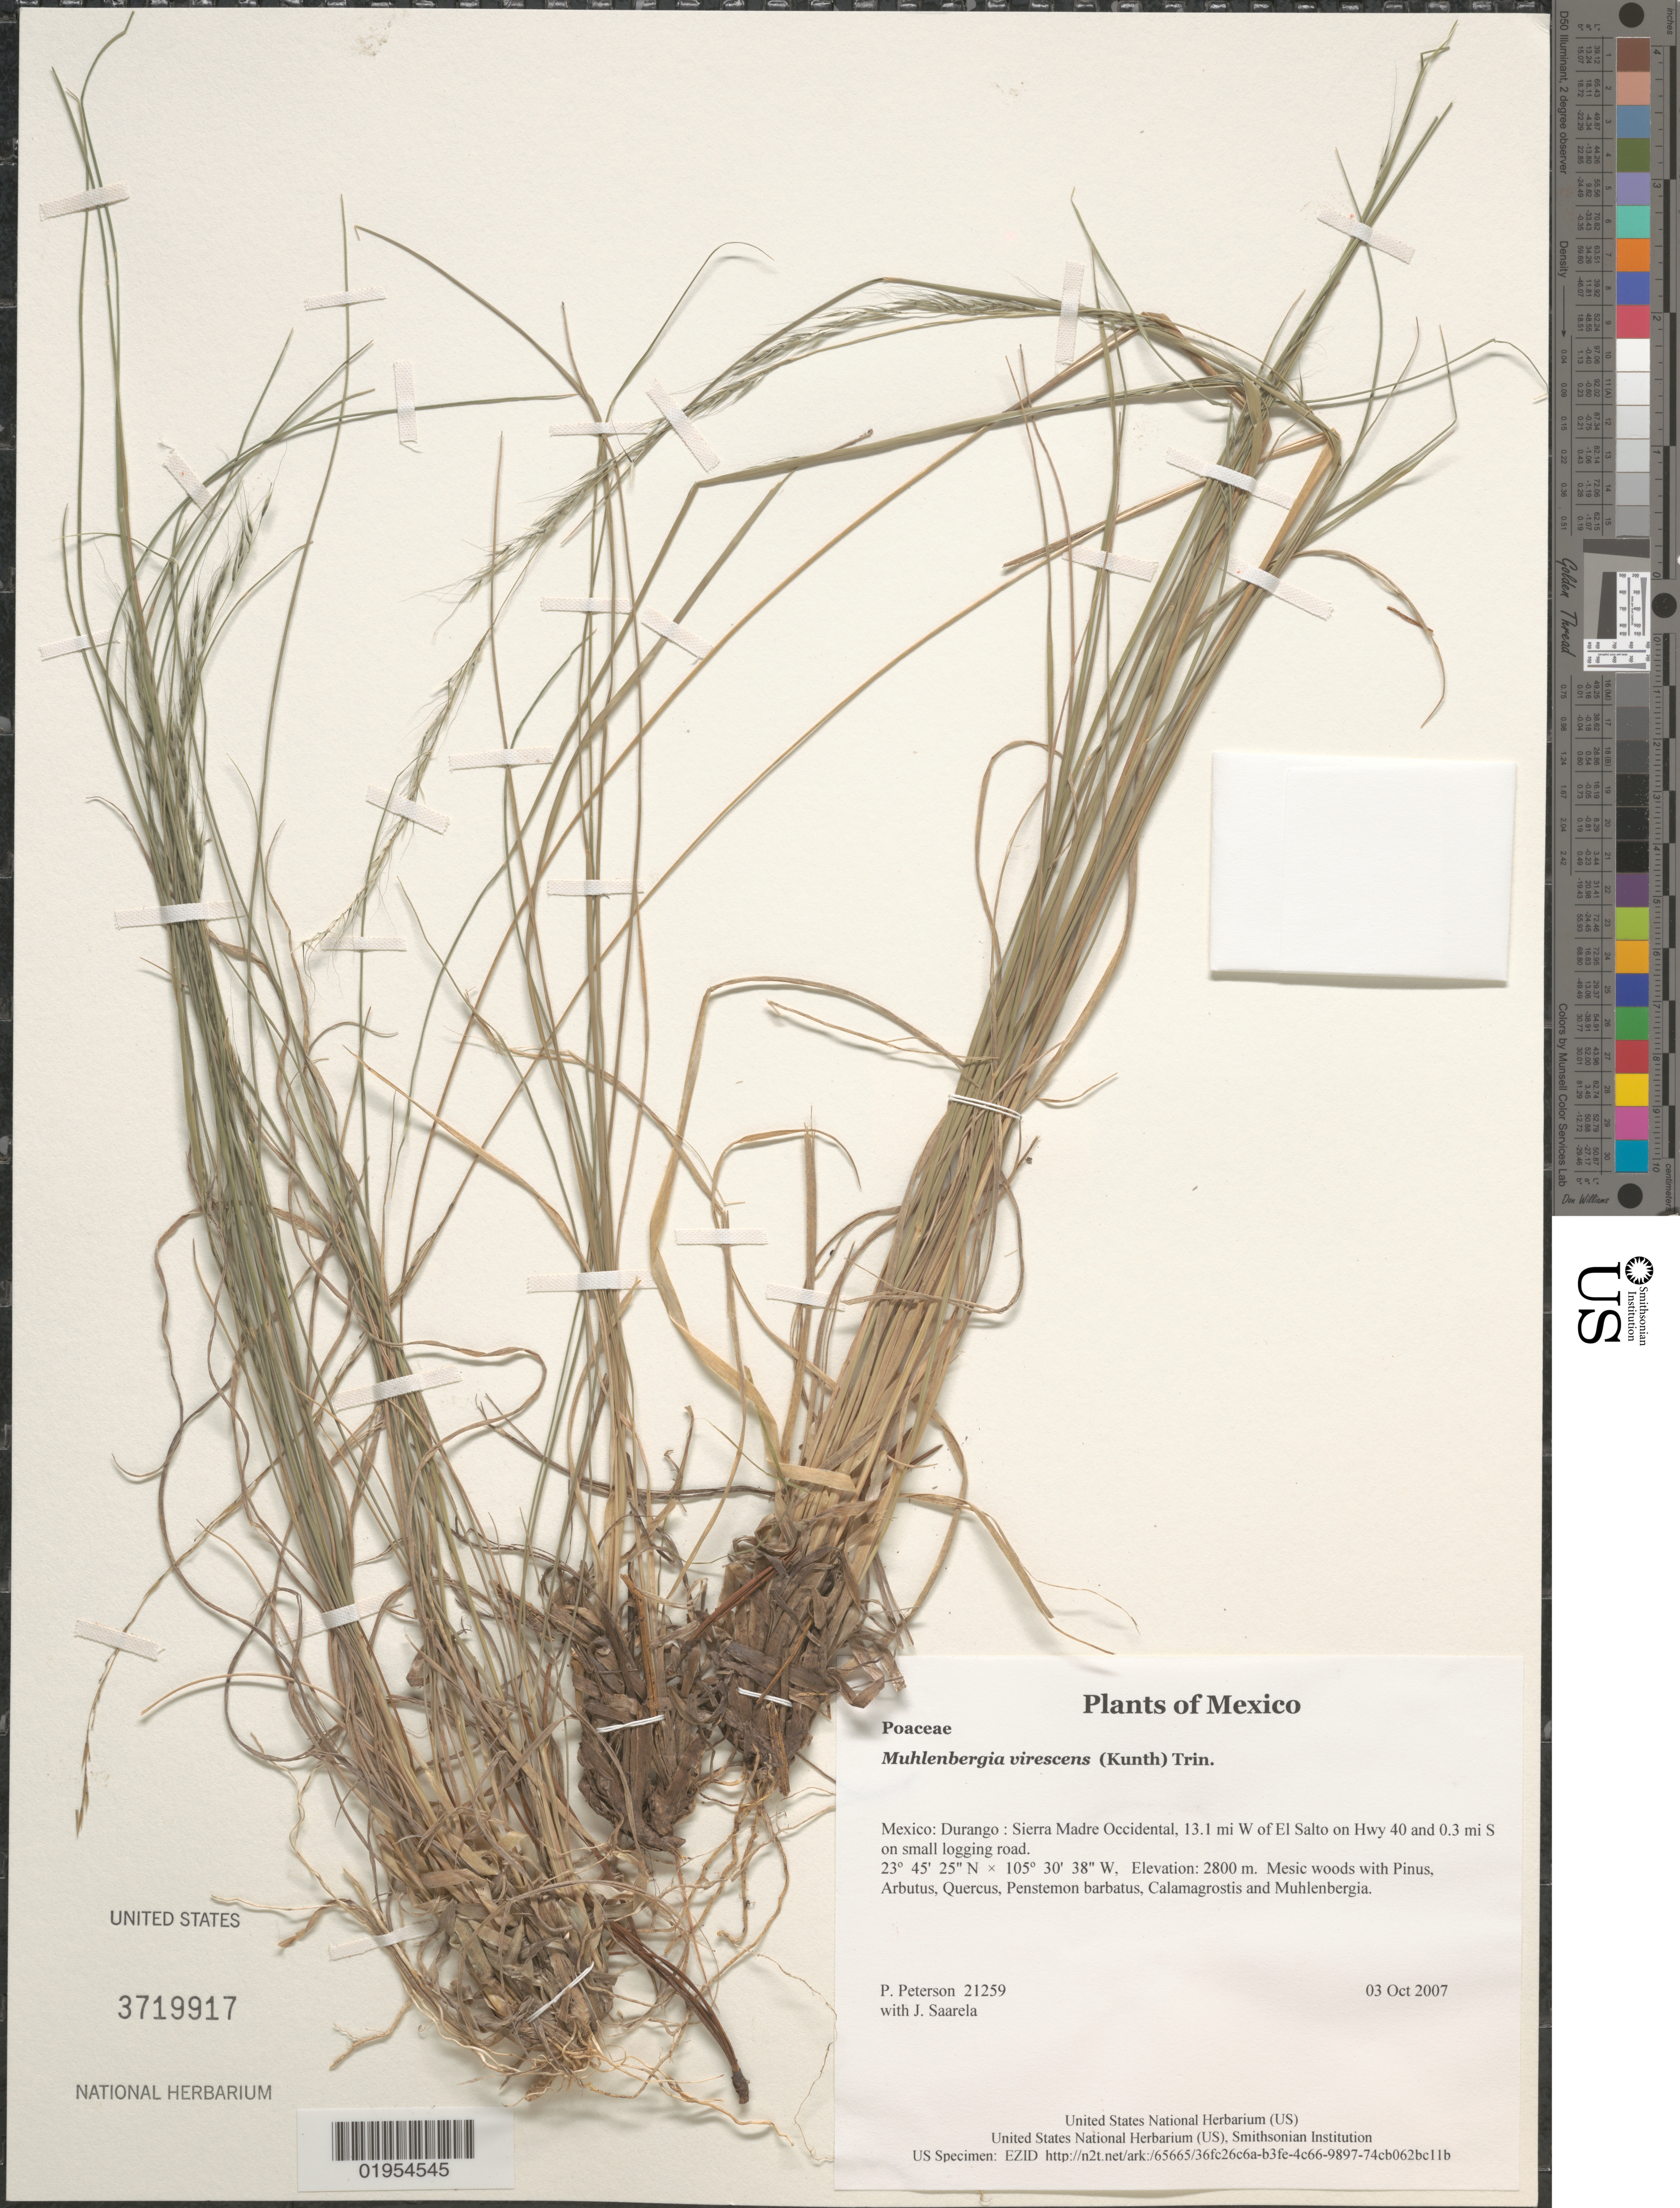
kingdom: Plantae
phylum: Tracheophyta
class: Liliopsida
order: Poales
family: Poaceae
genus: Muhlenbergia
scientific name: Muhlenbergia virescens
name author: (Kunth) Trin.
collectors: P. M. Peterson & J. Saarela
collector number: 21259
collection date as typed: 03 Oct 2007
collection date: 2007-10-03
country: Mexico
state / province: Durango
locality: Sierra Madre Occidental, 13.1 mi W of El Salto on Hwy 40 and 0.3 mi S on small logging road.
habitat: Mesic woods with Pinus, Arbutus, Quercus, Penstemon barbatus, Calamagrostis and Muhlenbergia.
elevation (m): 2800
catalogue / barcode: US 3719917